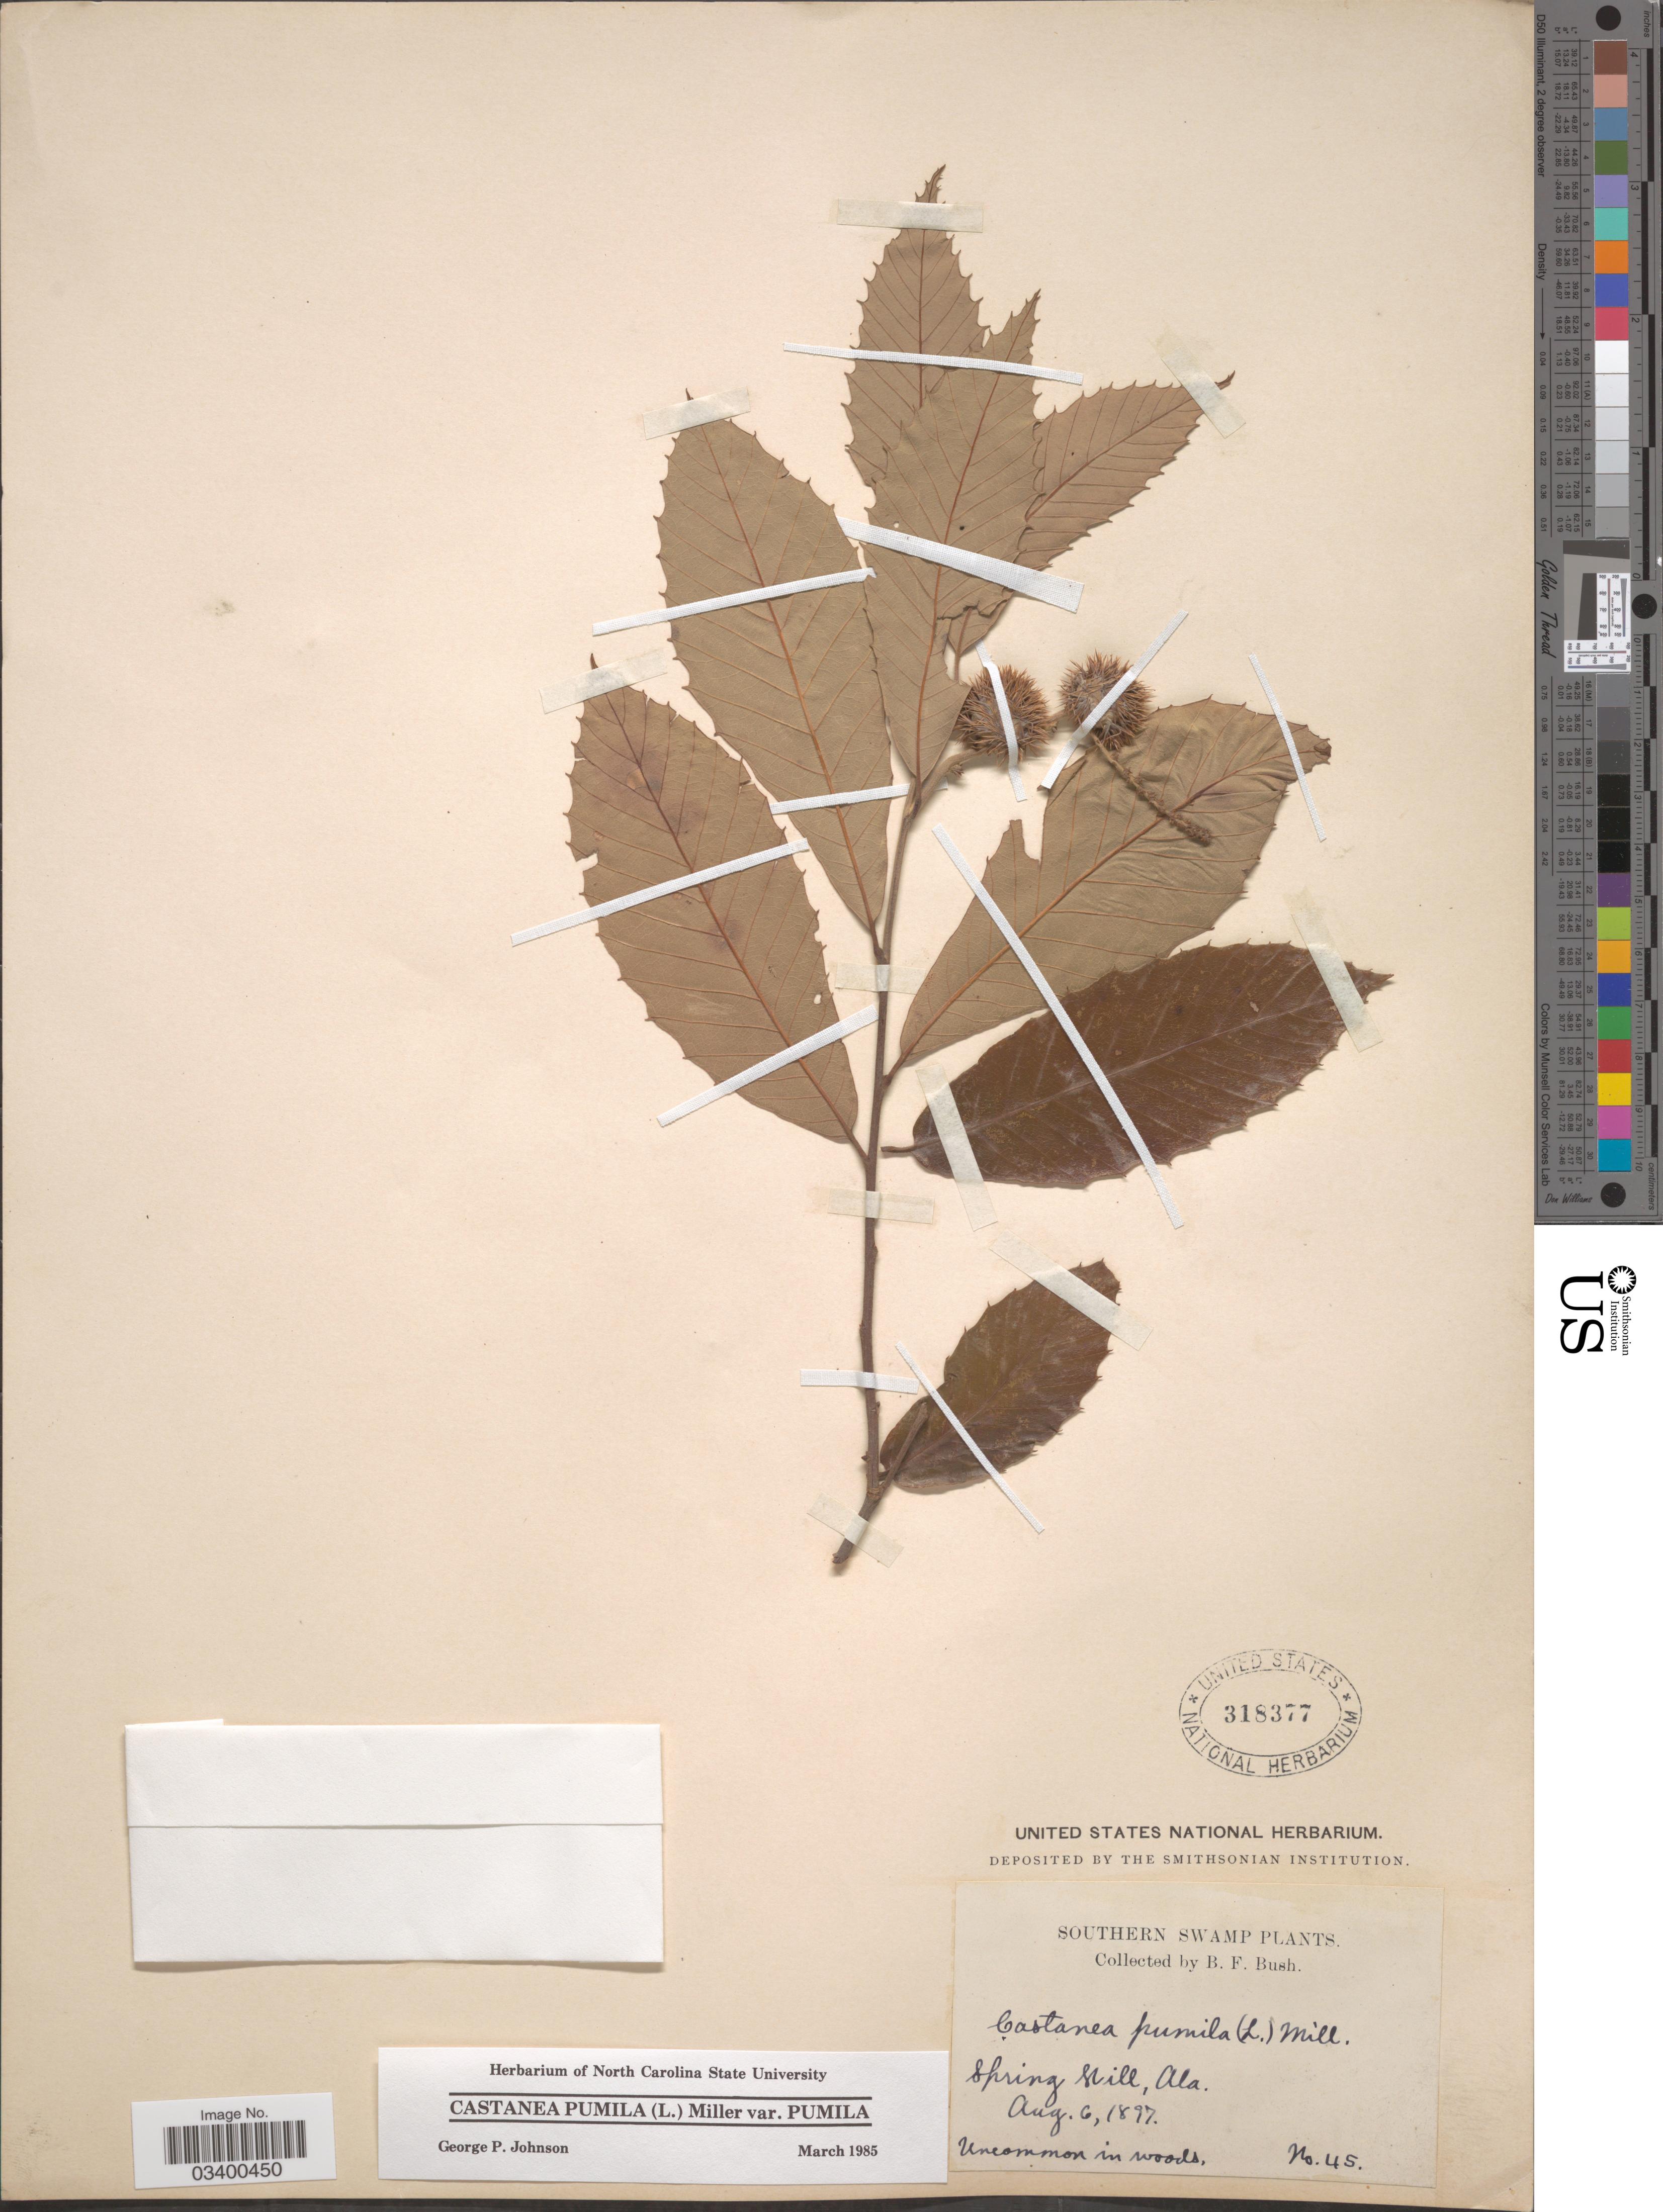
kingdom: Plantae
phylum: Tracheophyta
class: Magnoliopsida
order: Fagales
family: Fagaceae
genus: Castanea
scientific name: Castanea pumila var. pumila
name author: (L.) Mill.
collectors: B. F. Bush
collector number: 45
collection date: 1897-08-06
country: United States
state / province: Alabama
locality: Southern swamp. Spring Hill.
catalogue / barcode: US 318377